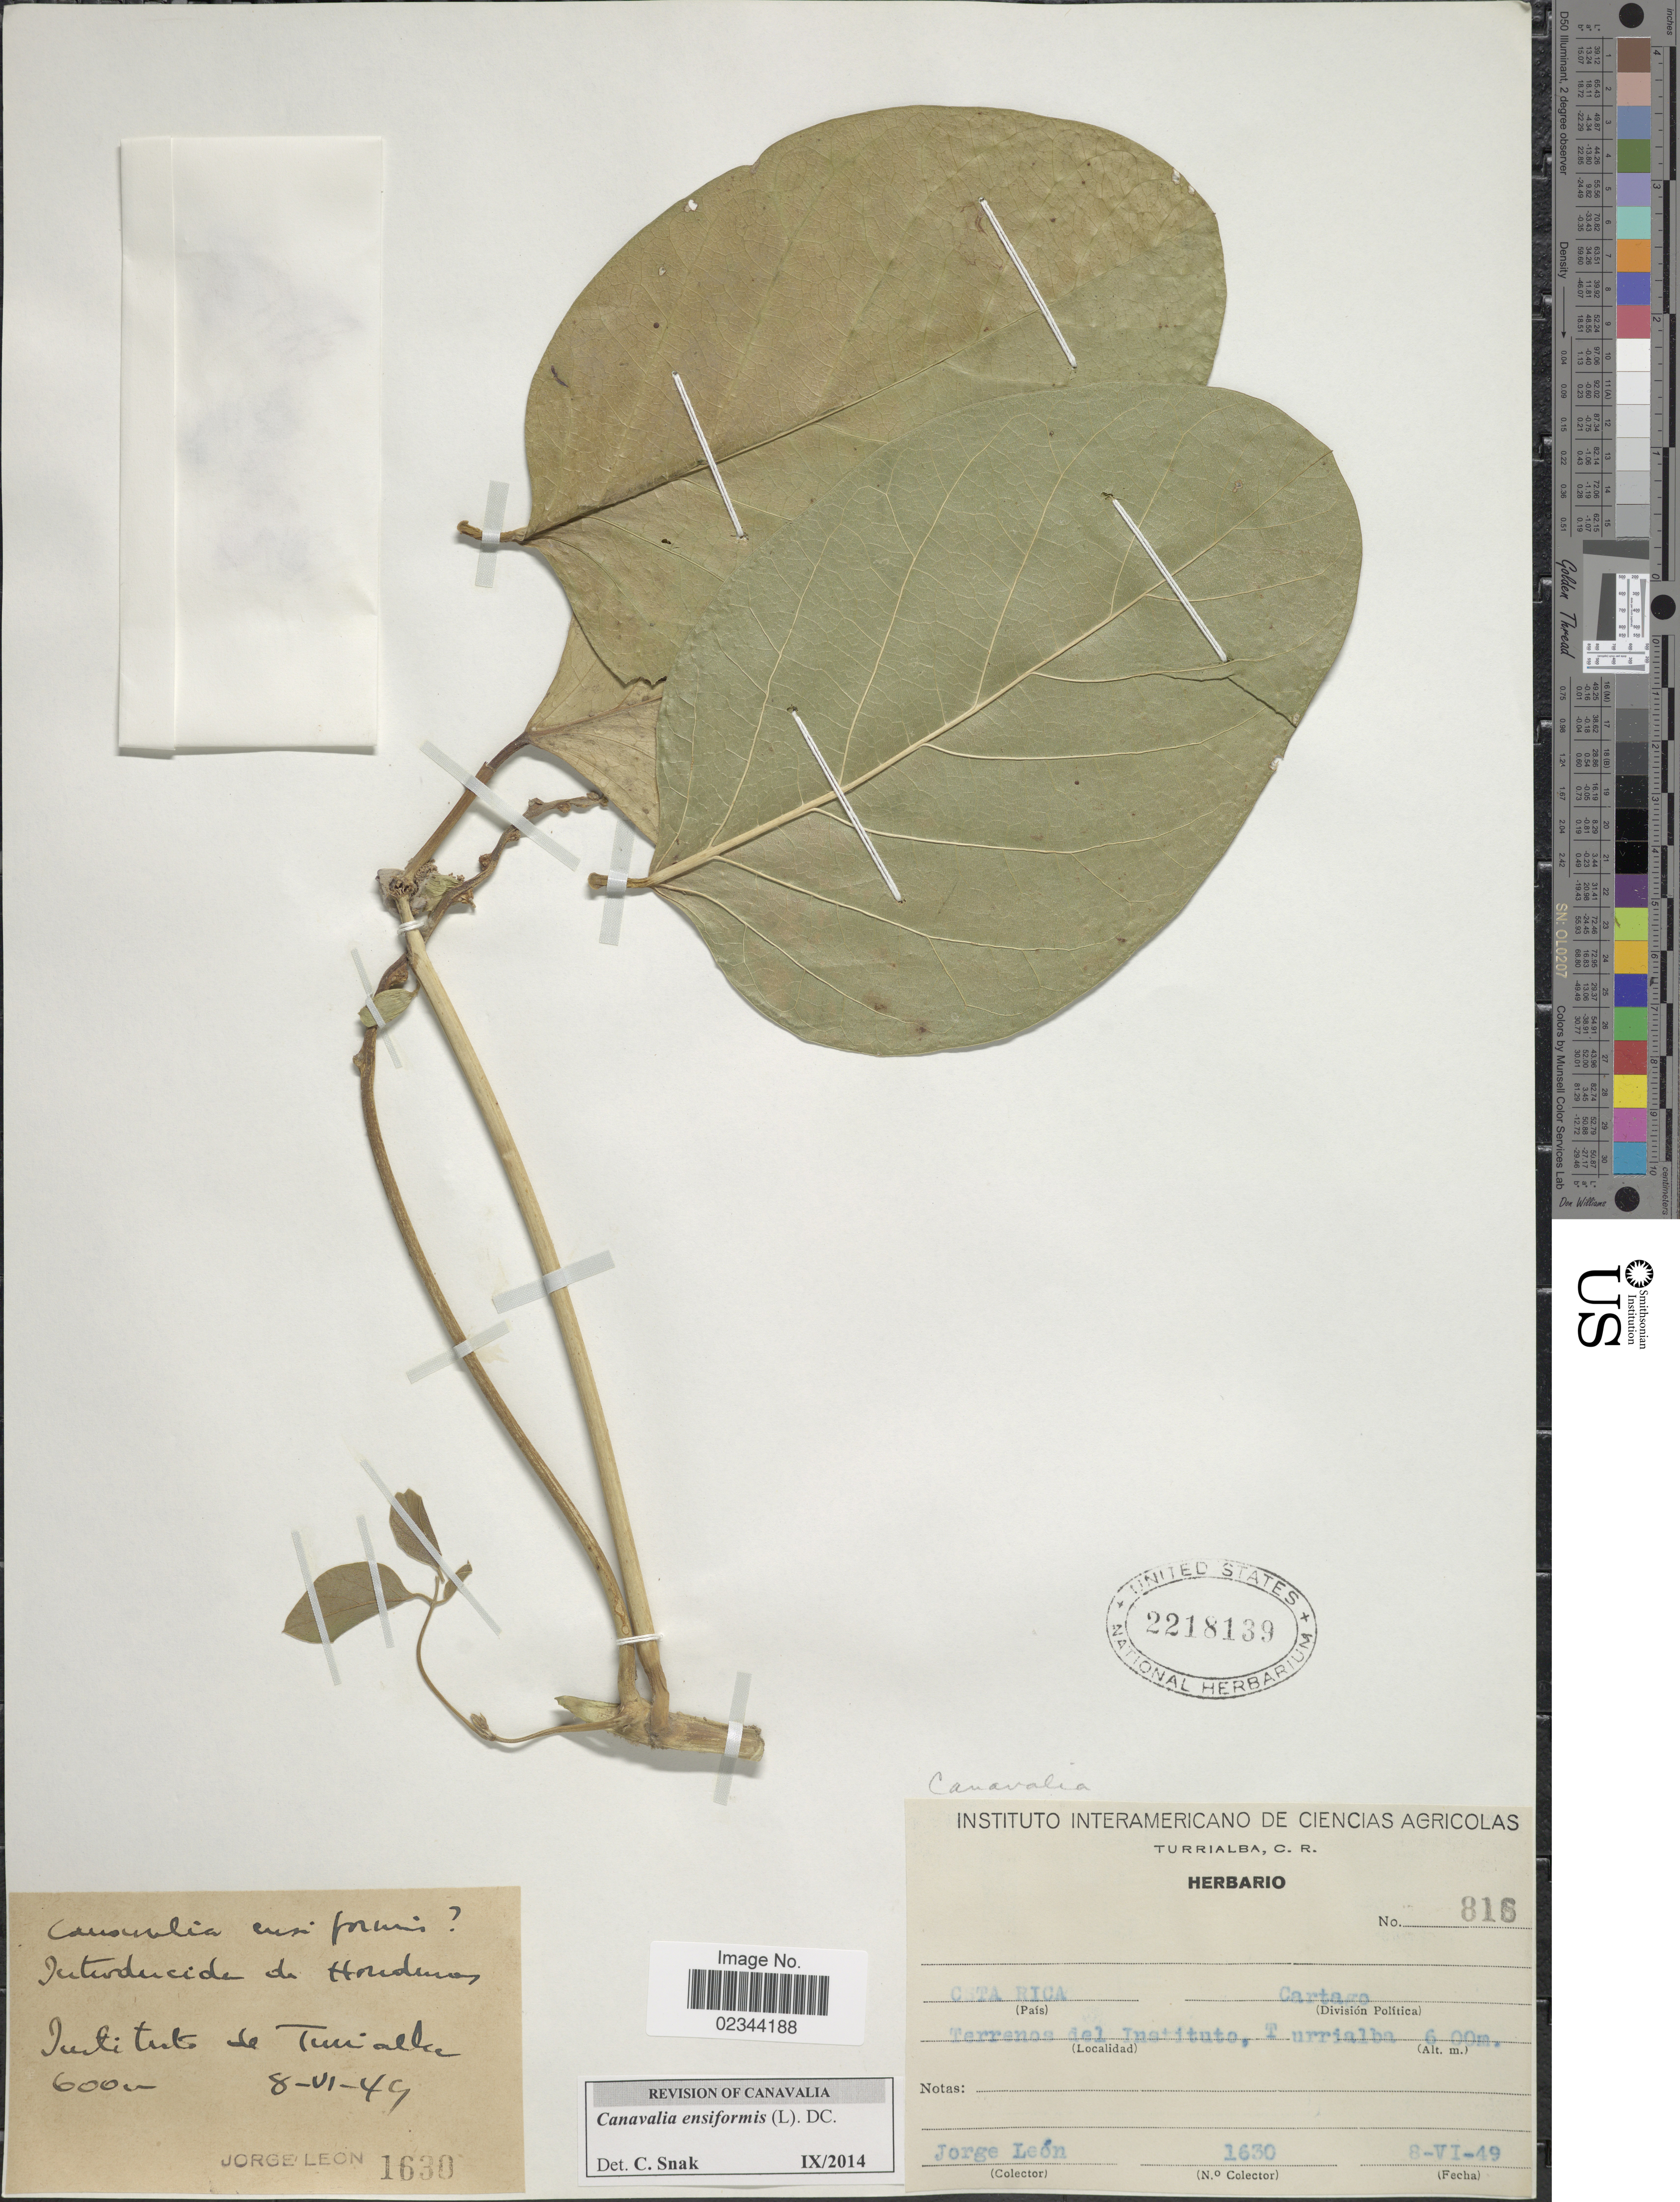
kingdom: Plantae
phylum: Tracheophyta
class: Magnoliopsida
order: Fabales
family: Fabaceae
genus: Canavalia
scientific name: Canavalia ensiformis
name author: (L.) DC.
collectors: J. León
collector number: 1630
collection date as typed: Transcribed d/m/y: 8/6/49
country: Costa Rica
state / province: Cartago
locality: Terrenos del Instituto, Turrialba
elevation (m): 600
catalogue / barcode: US 2218139